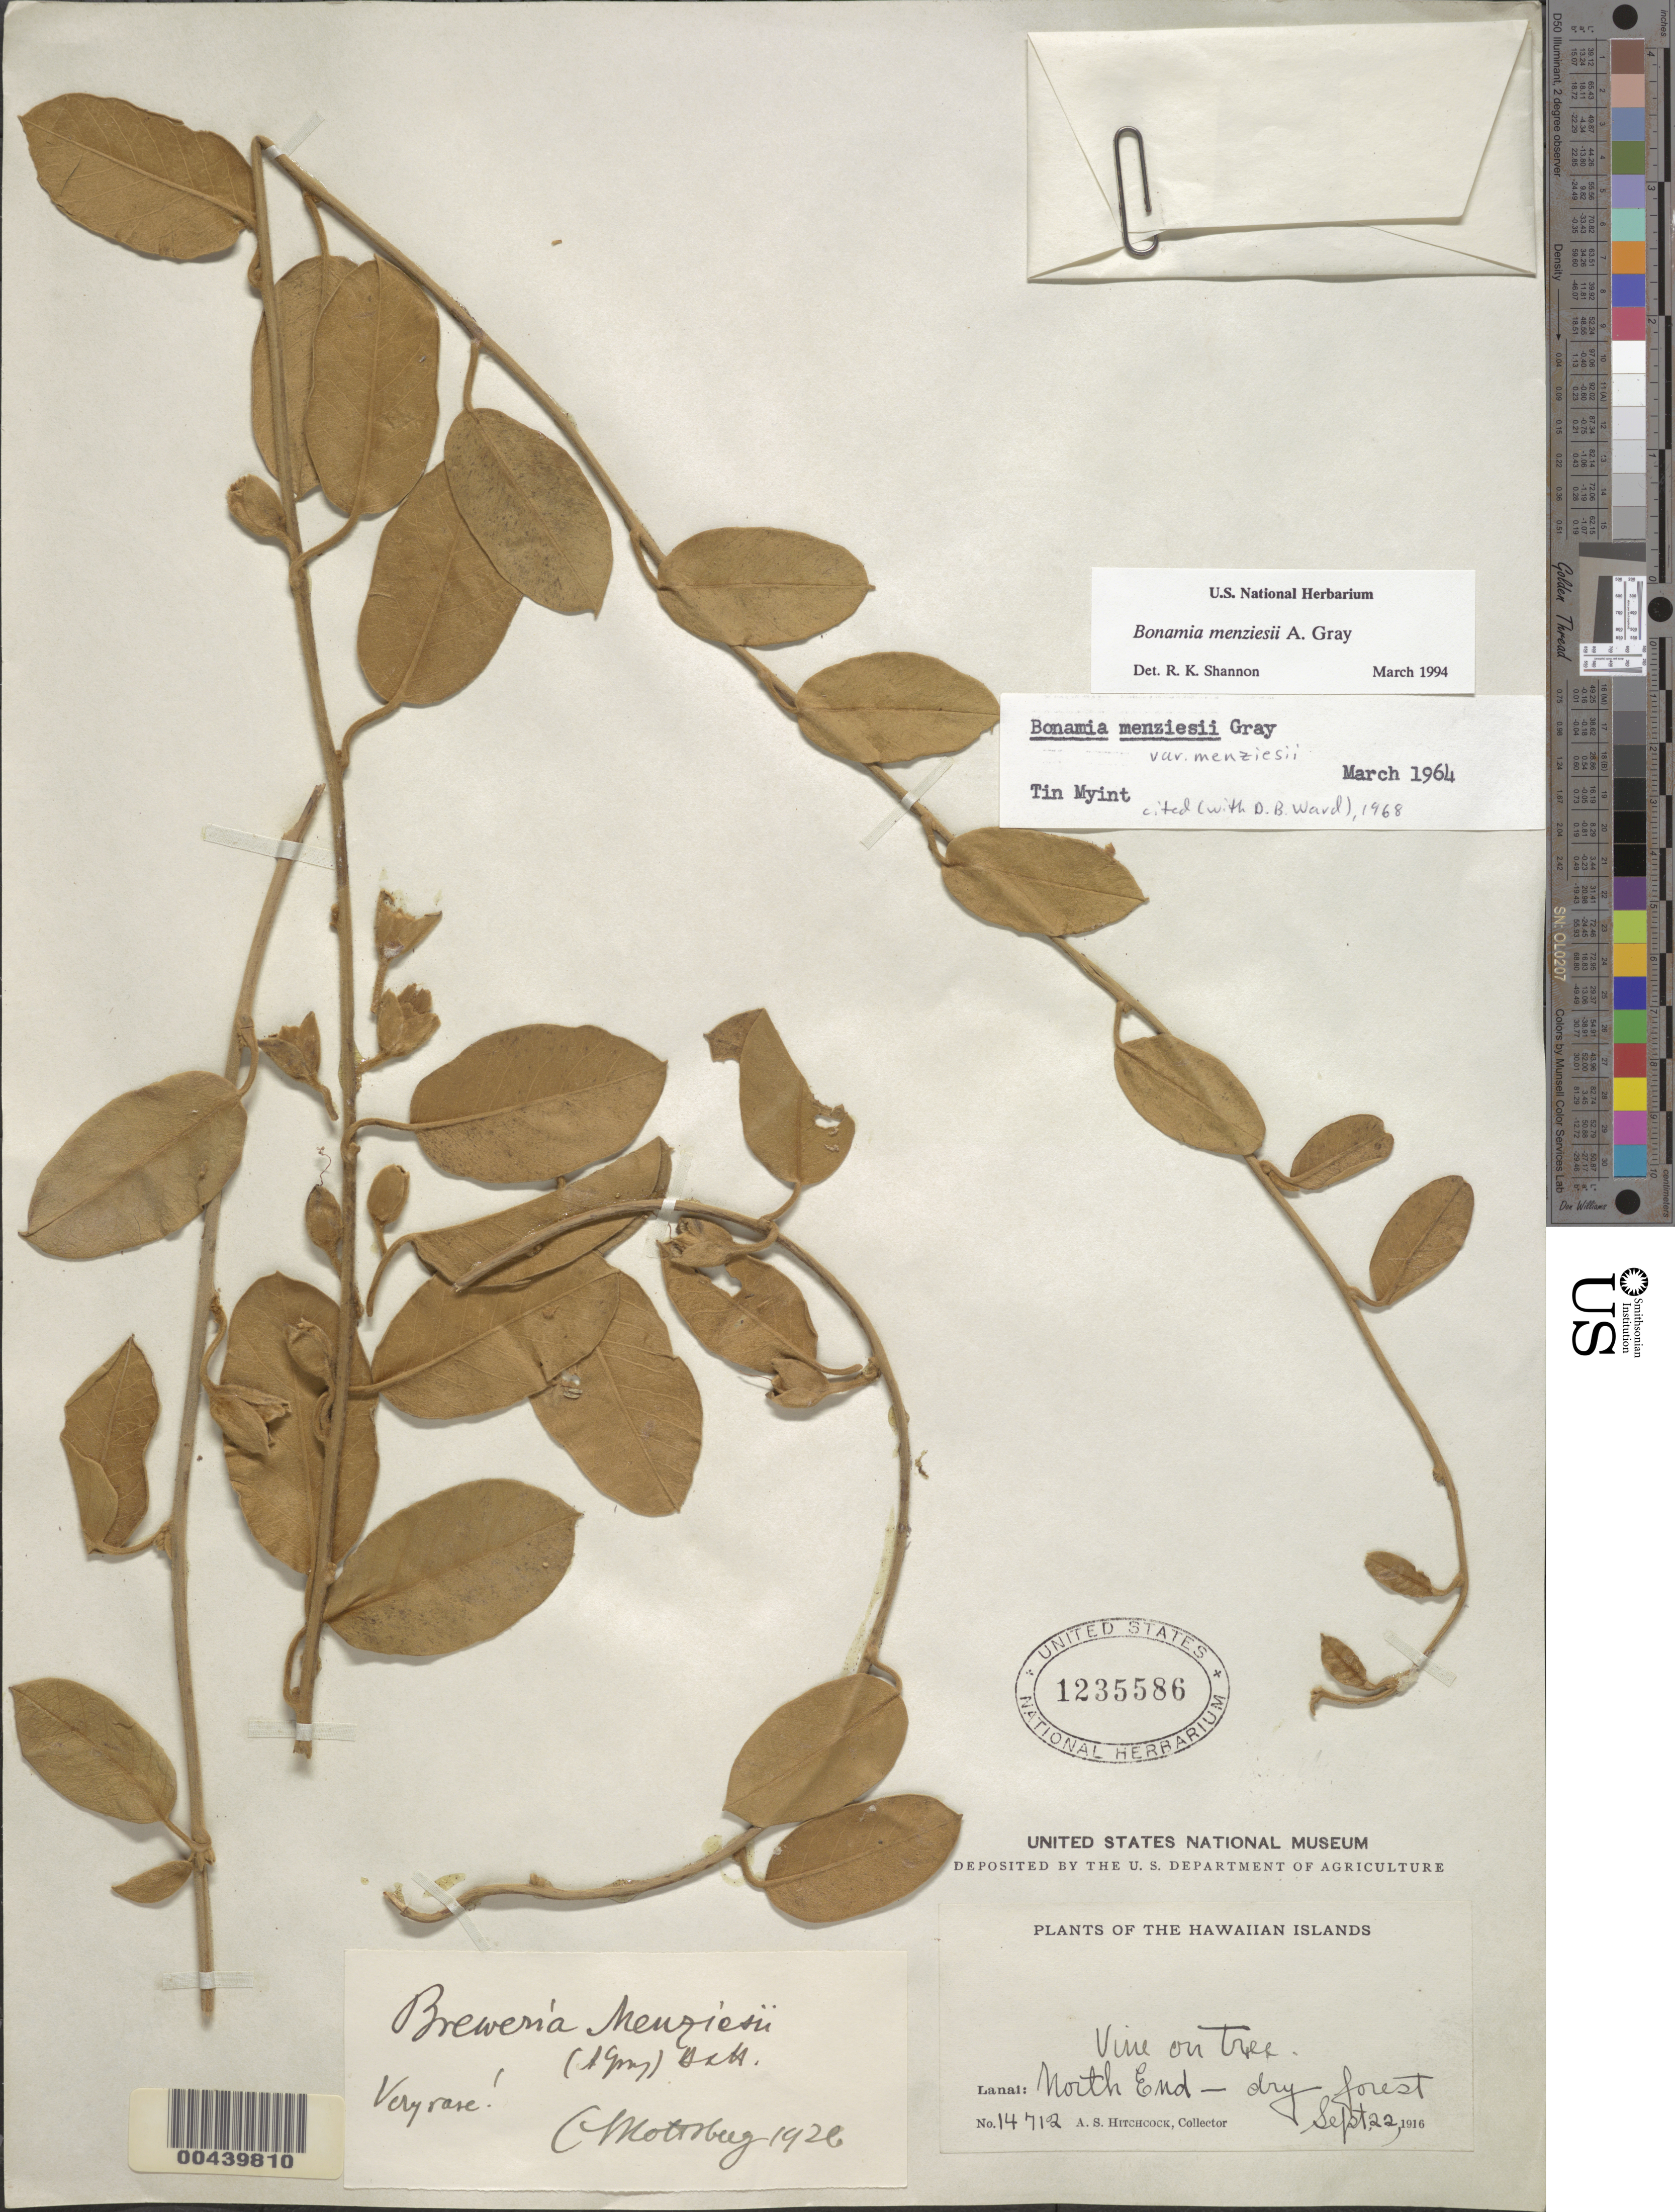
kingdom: Plantae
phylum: Tracheophyta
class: Magnoliopsida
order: Solanales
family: Convolvulaceae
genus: Bonamia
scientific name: Bonamia menziesii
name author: A. Gray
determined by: Shannon, R. K., (UNITED STATES)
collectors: A. S. Hitchcock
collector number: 14712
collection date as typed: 22 Sep 1916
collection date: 1916-09-22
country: United States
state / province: Hawaii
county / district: Maui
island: Lana'i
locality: N end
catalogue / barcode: US 1235586